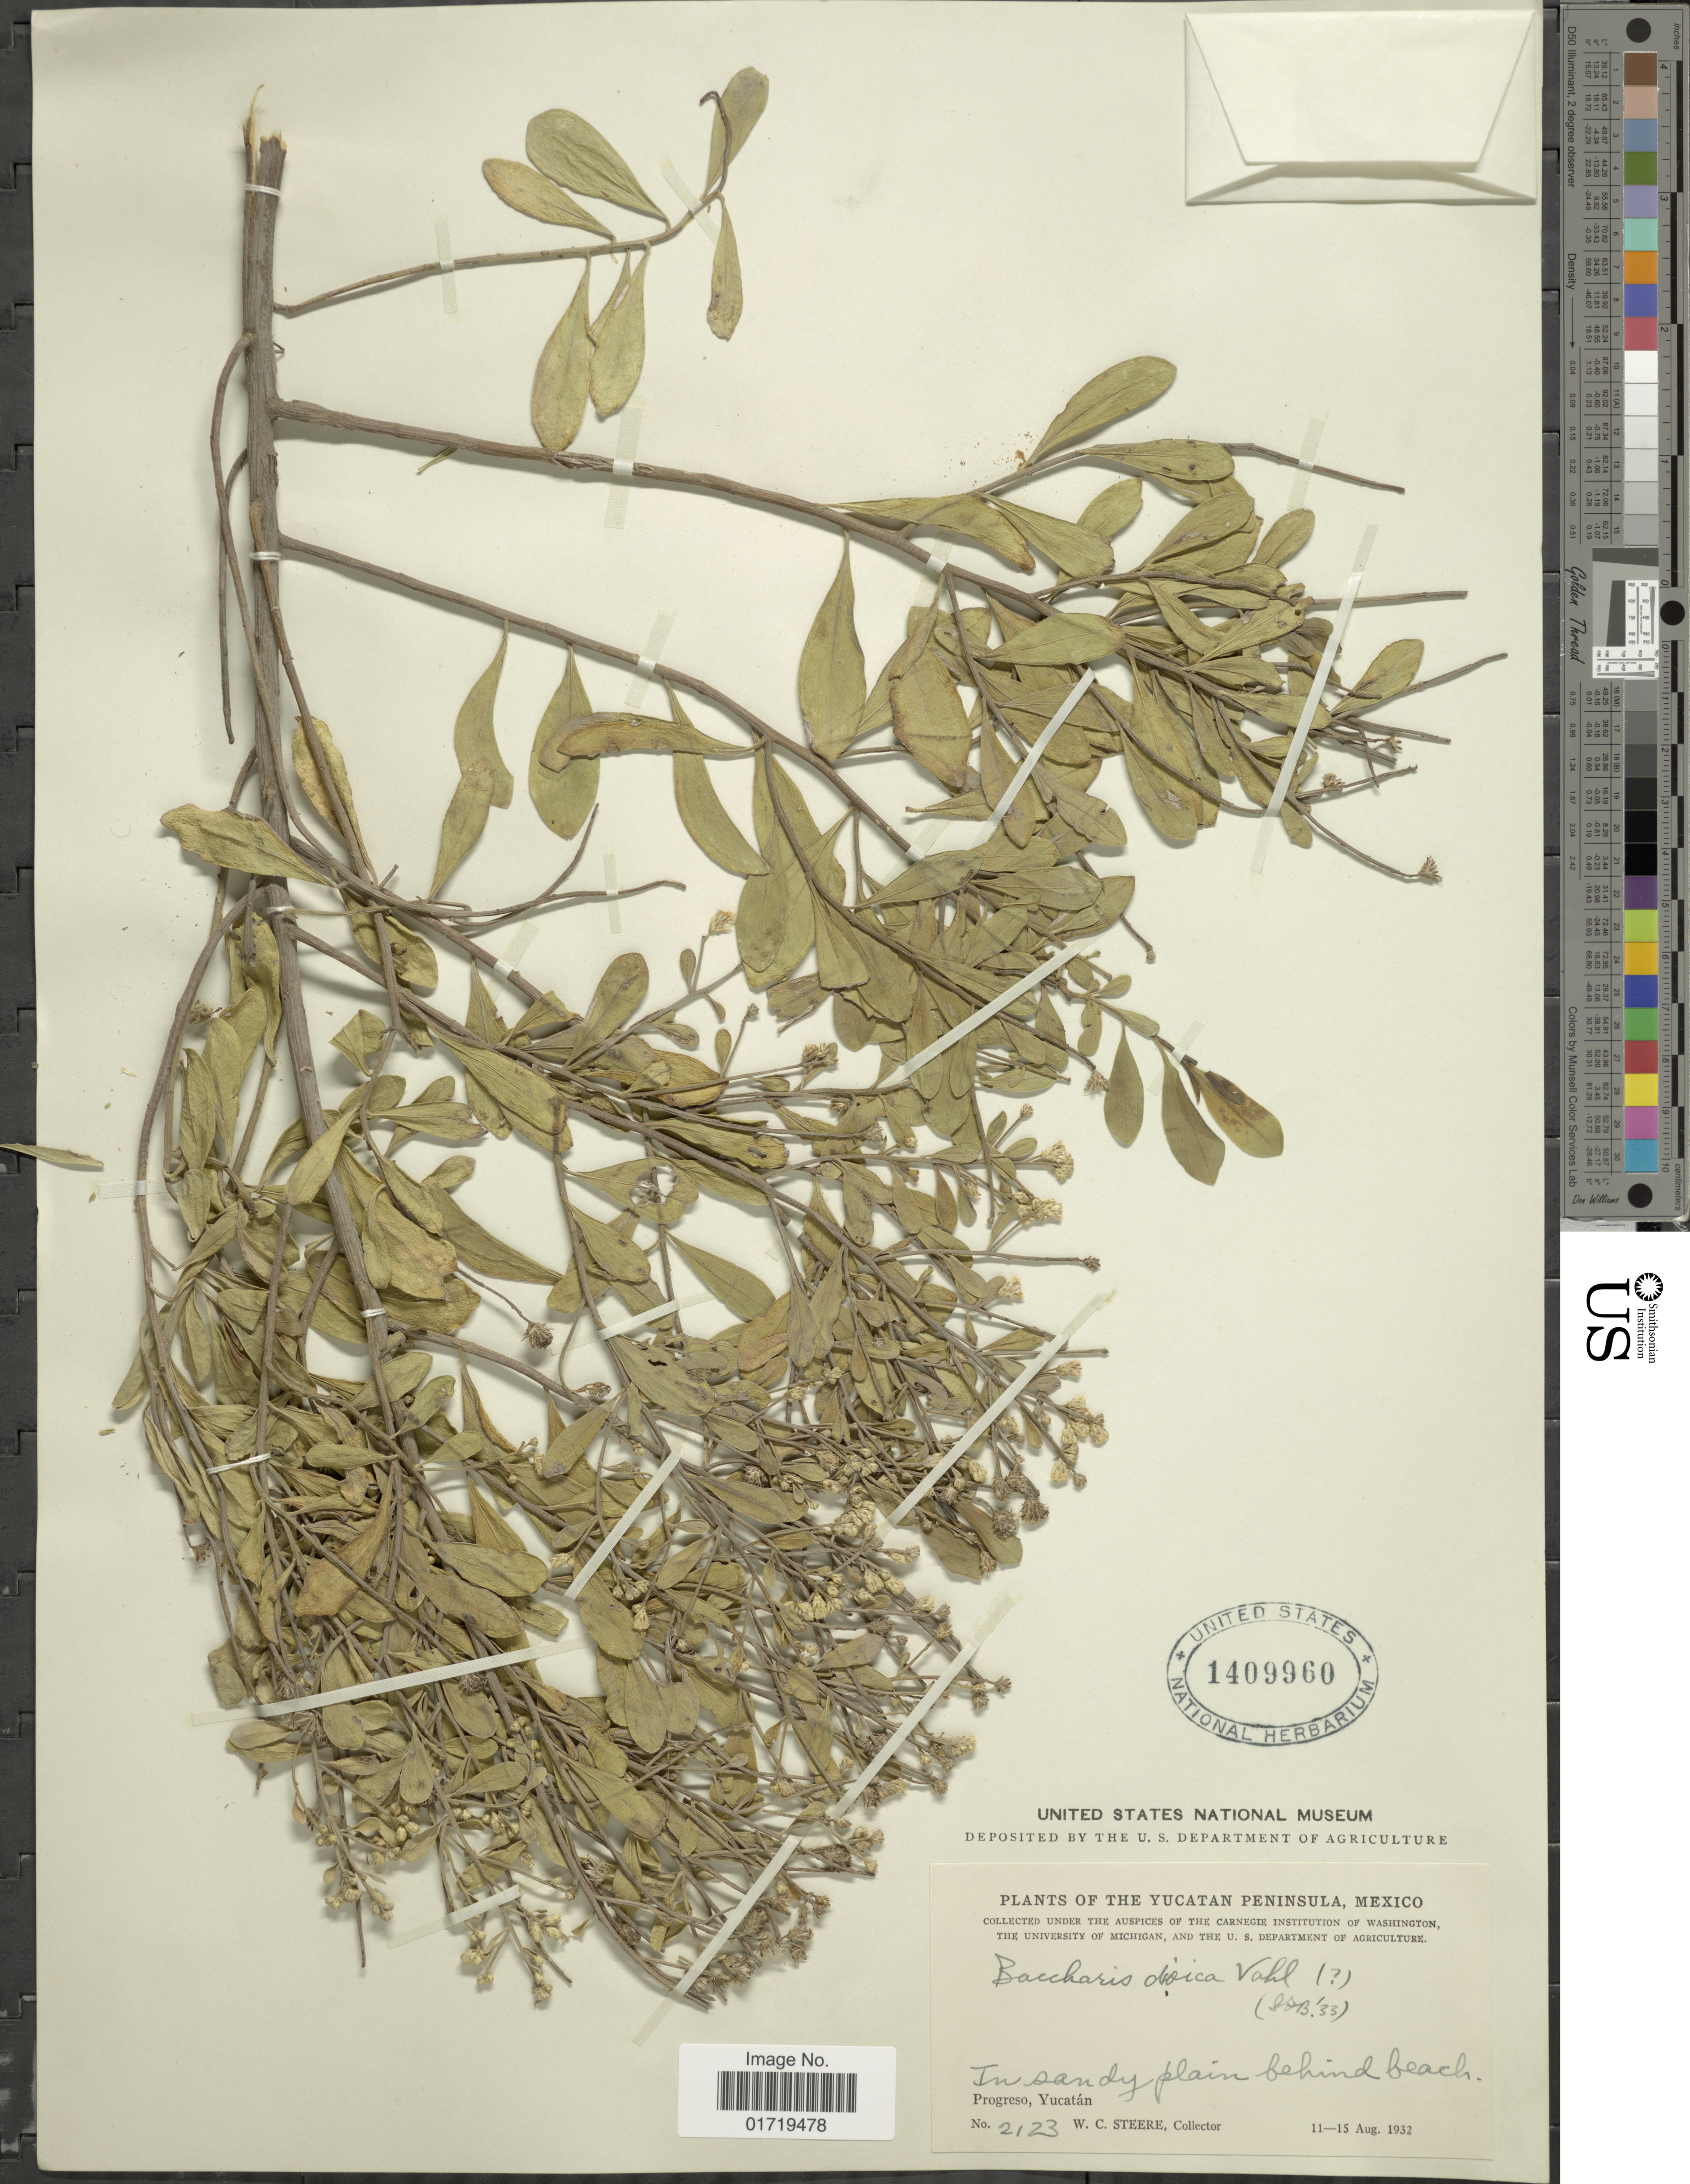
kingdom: Plantae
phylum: Tracheophyta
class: Magnoliopsida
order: Asterales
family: Asteraceae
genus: Baccharis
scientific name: Baccharis dioica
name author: Vahl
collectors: W. C. Steere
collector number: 2123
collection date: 1932-08-11/1932-08-15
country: Mexico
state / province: Yucatán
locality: The Yucatan Peninsula, Mexico, Progreso, Yucatan, Plain behind beach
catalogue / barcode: US 1409960